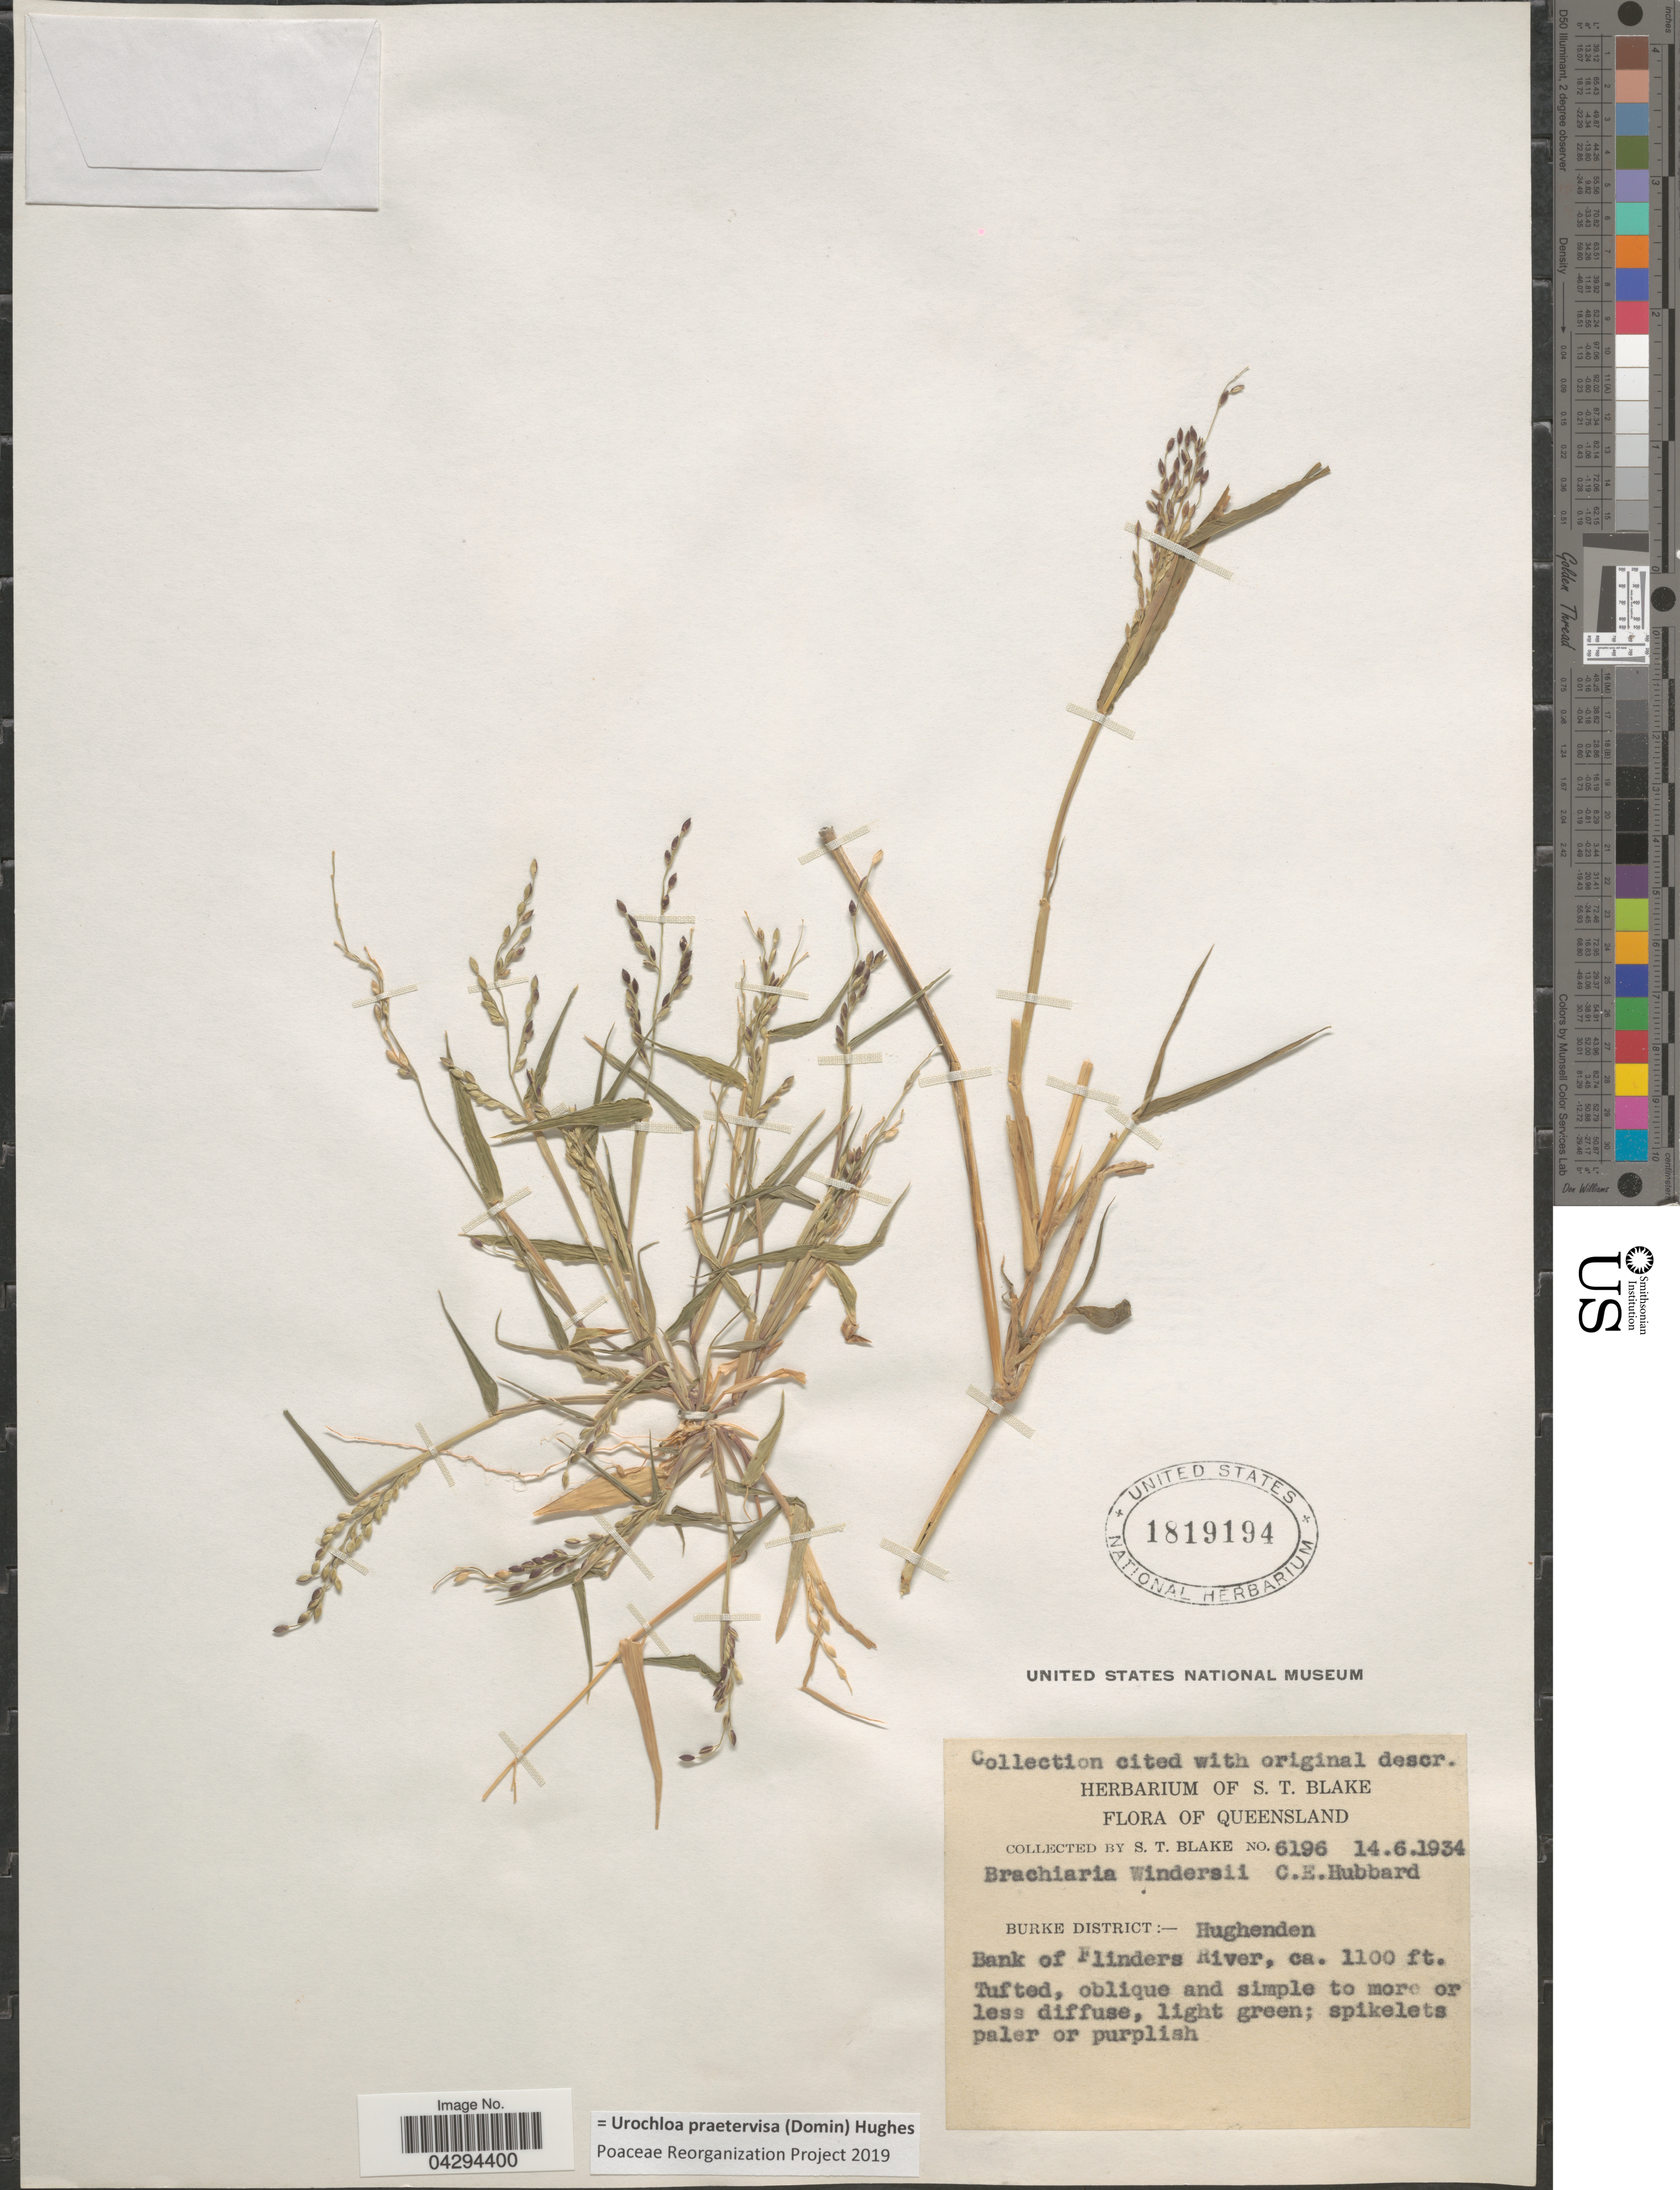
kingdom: Plantae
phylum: Tracheophyta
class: Liliopsida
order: Poales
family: Poaceae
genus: Urochloa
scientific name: Urochloa praetervisa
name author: (Domin) Hughes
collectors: S. T. Blake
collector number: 6196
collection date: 1934-06-14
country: Australia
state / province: Queensland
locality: Burke District:-Hughenden. Bank of Flinders River.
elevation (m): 335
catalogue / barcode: US 1819194